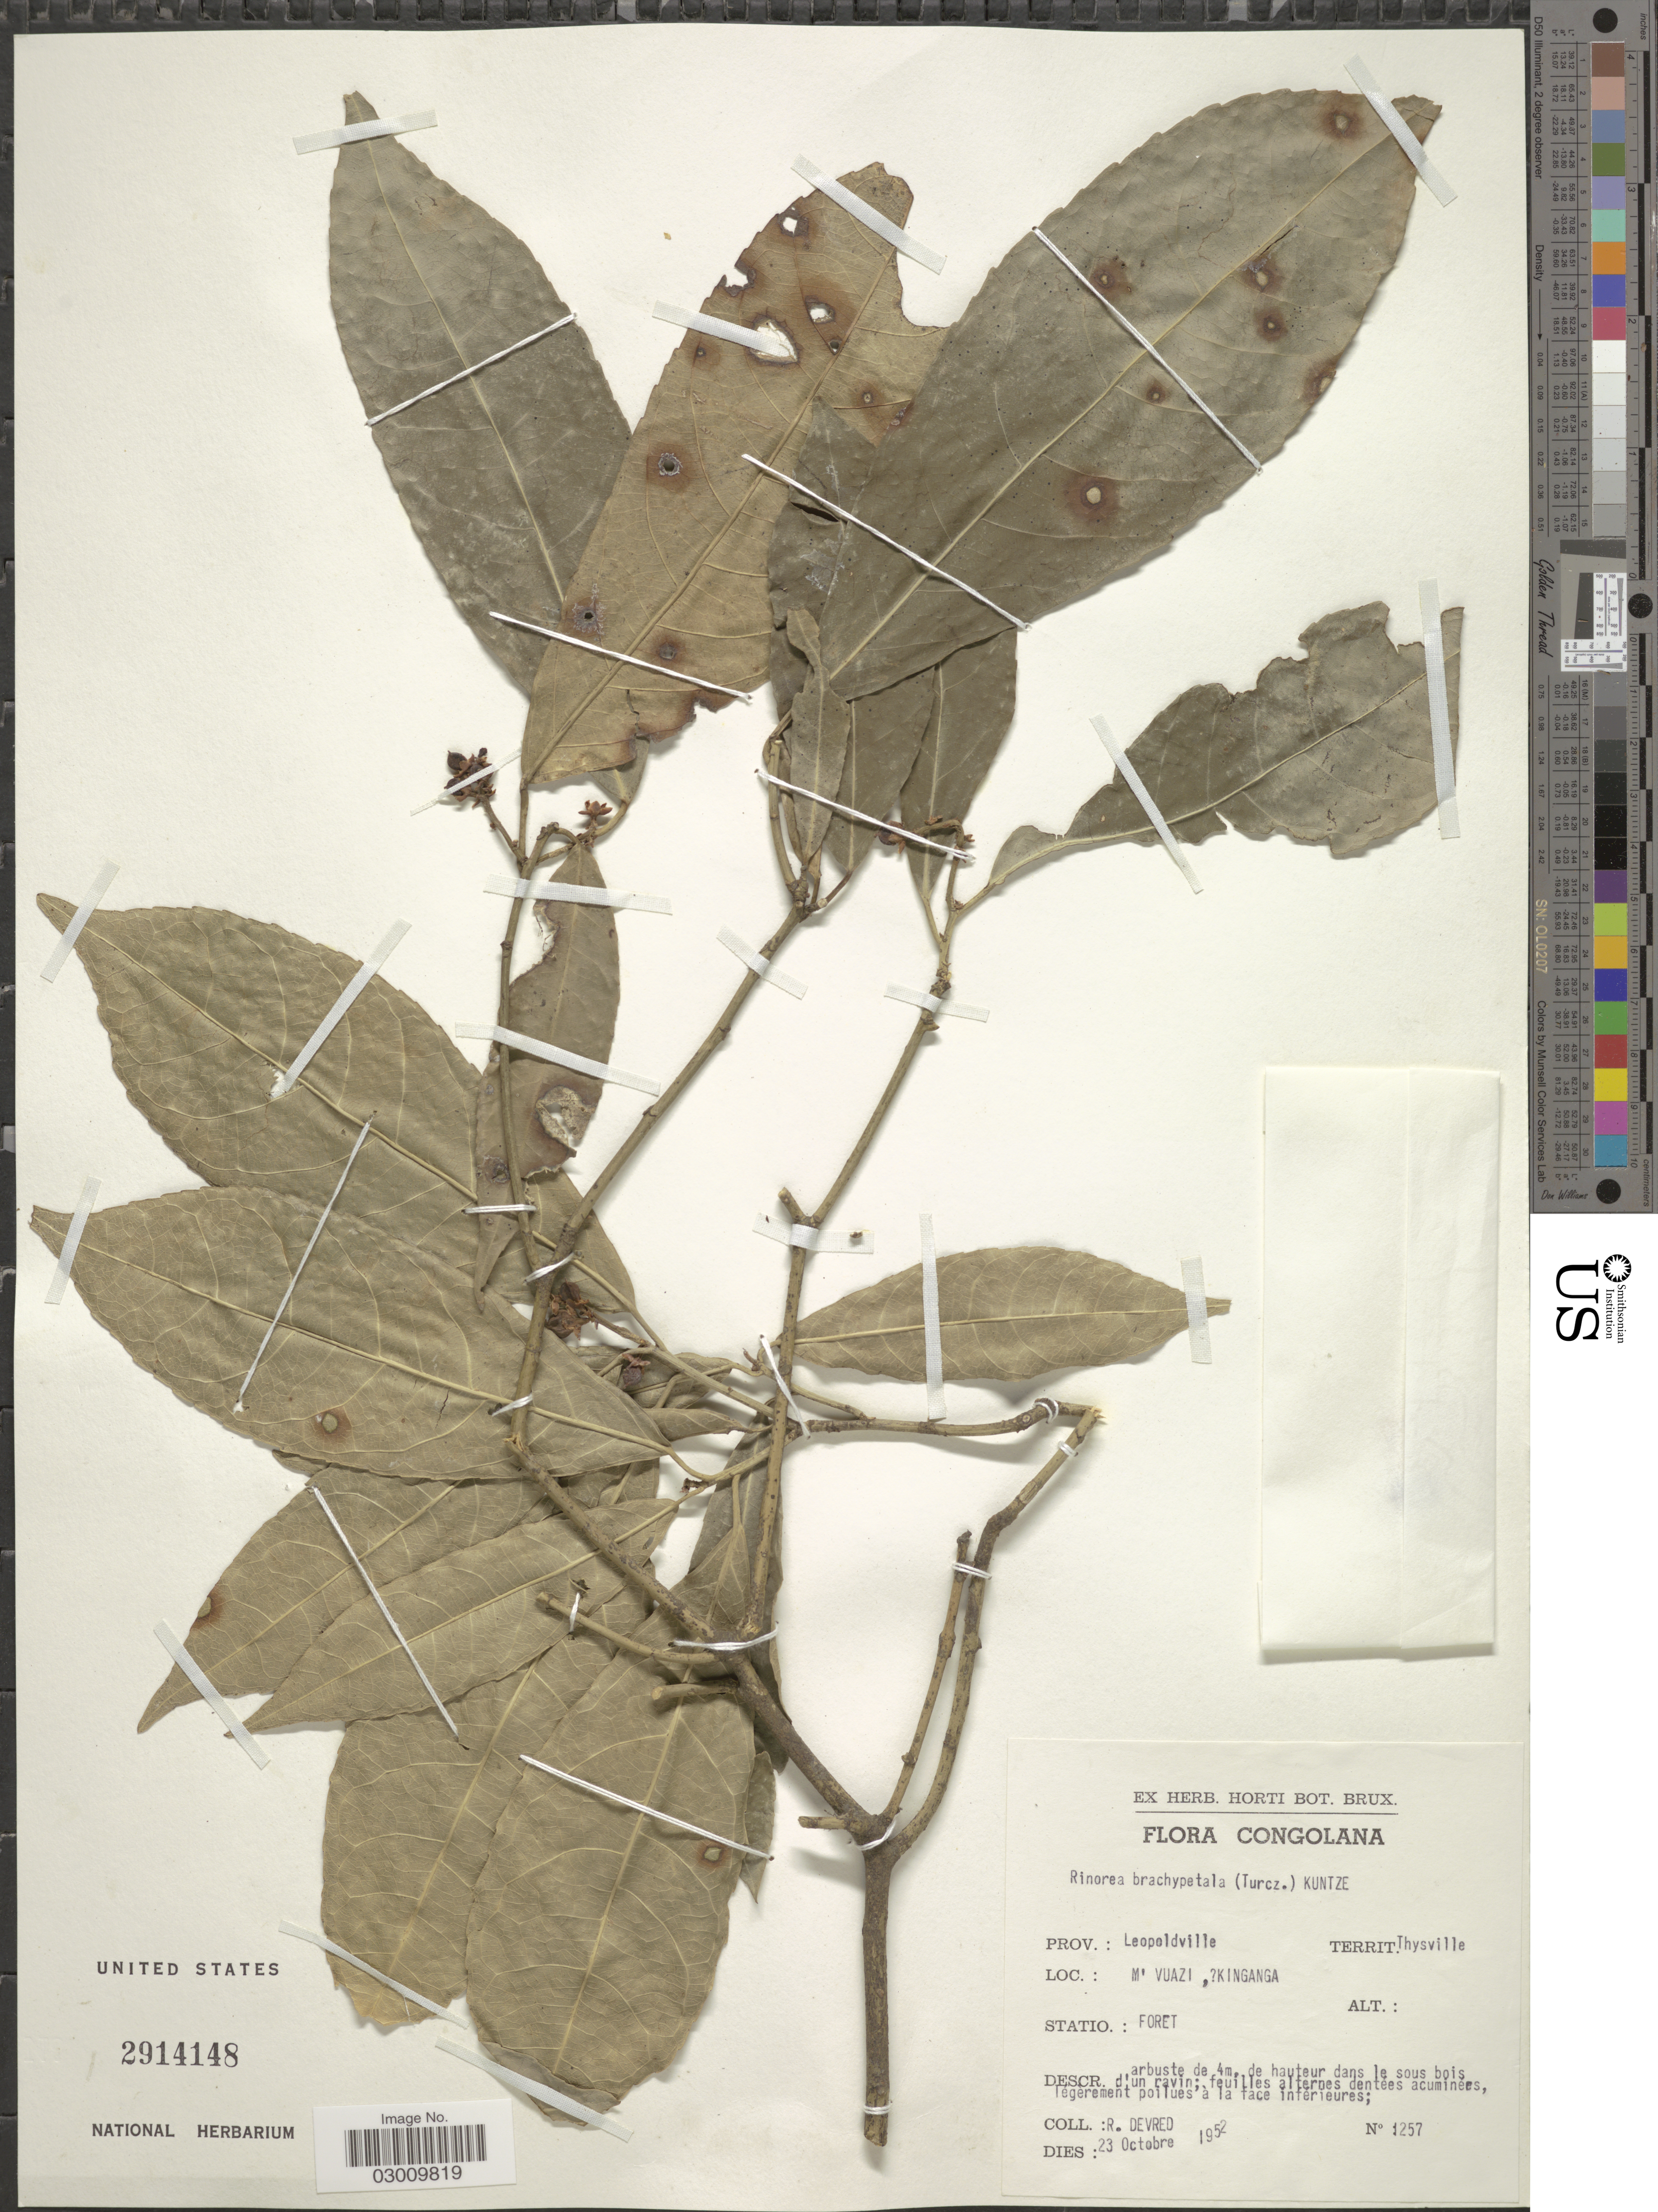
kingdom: Plantae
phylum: Tracheophyta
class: Magnoliopsida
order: Malpighiales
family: Violaceae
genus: Rinorea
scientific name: Rinorea brachypetala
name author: (Turcz.) Kuntze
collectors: R. Devred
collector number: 1257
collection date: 1952-10-23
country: Congo, Democratic Republic of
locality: Congolana. Prov.: Leopoldville. Territ. Thysville. M' Vuazi, [unsure placement]Kinganga.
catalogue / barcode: US 2914148